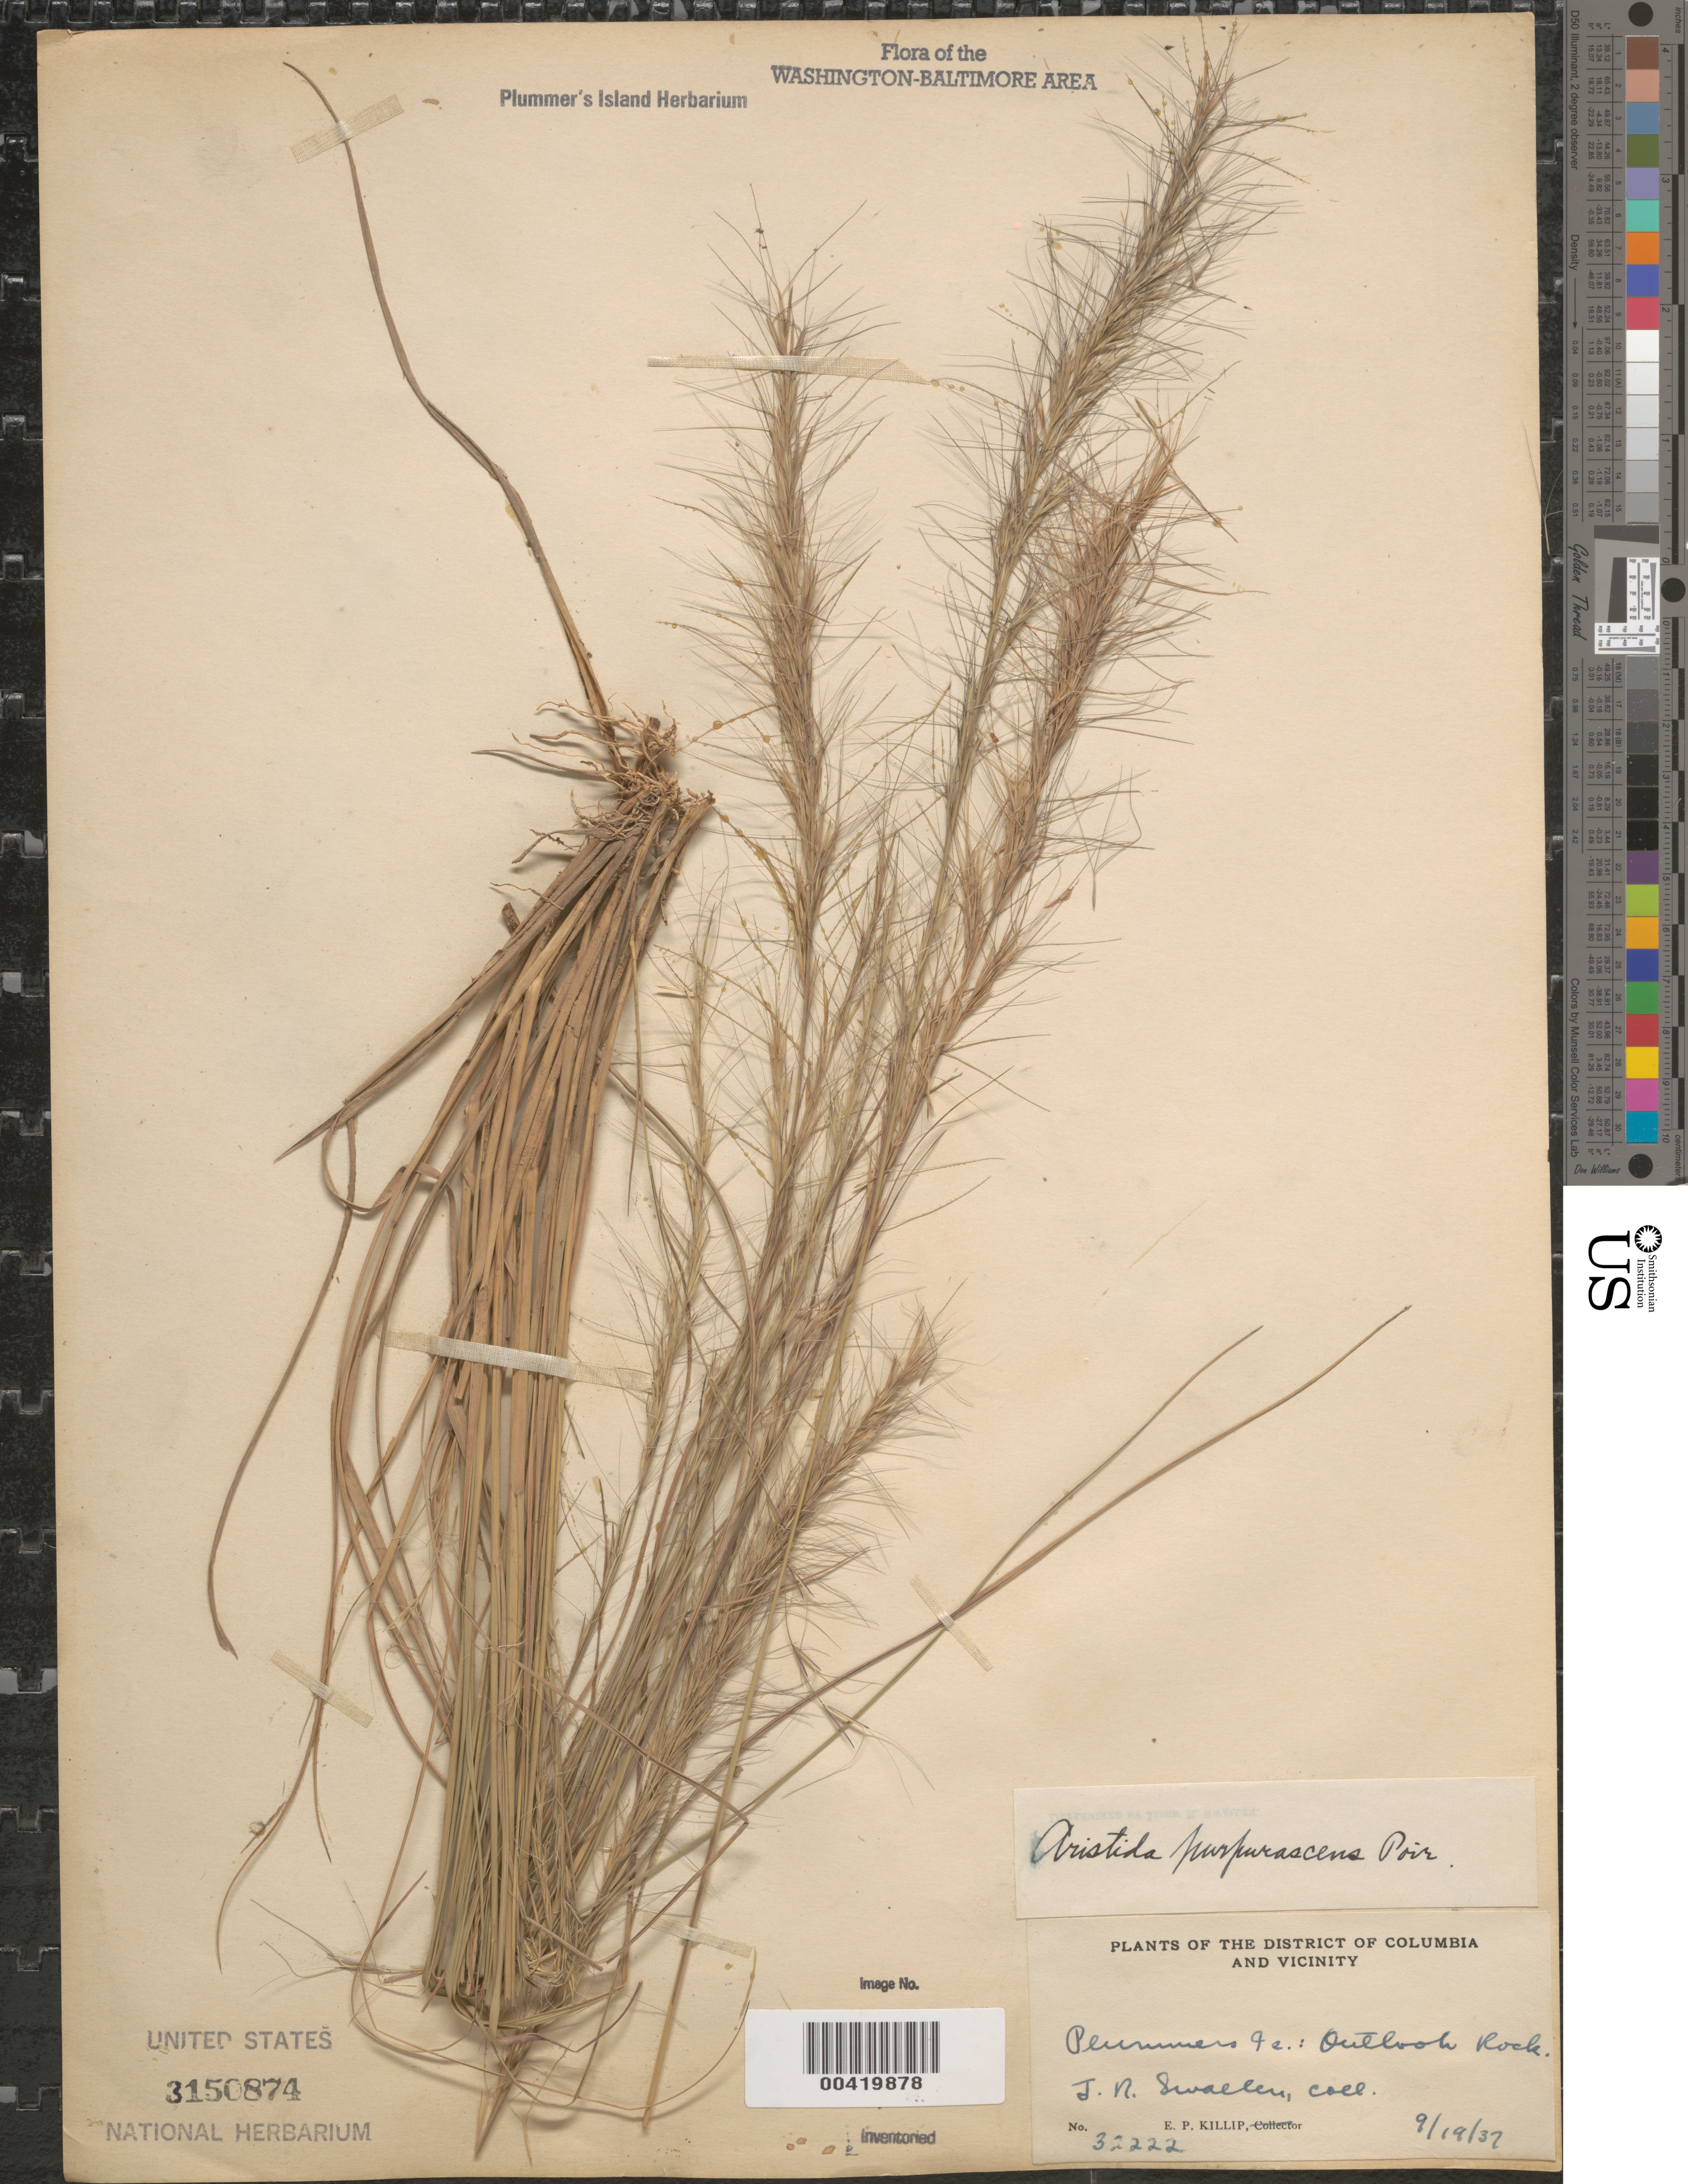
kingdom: Plantae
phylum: Tracheophyta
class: Liliopsida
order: Poales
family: Poaceae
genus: Aristida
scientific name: Aristida purpurascens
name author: Poir. in Lam.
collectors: E. P. Killip & J. R. Swallen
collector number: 32222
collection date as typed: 19 Sep 1937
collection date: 1937-09-19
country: United States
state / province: Maryland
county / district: Montgomery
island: Plummers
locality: Plummer's Island; Outlook Rock C. & O. Canal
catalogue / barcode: US 3150874